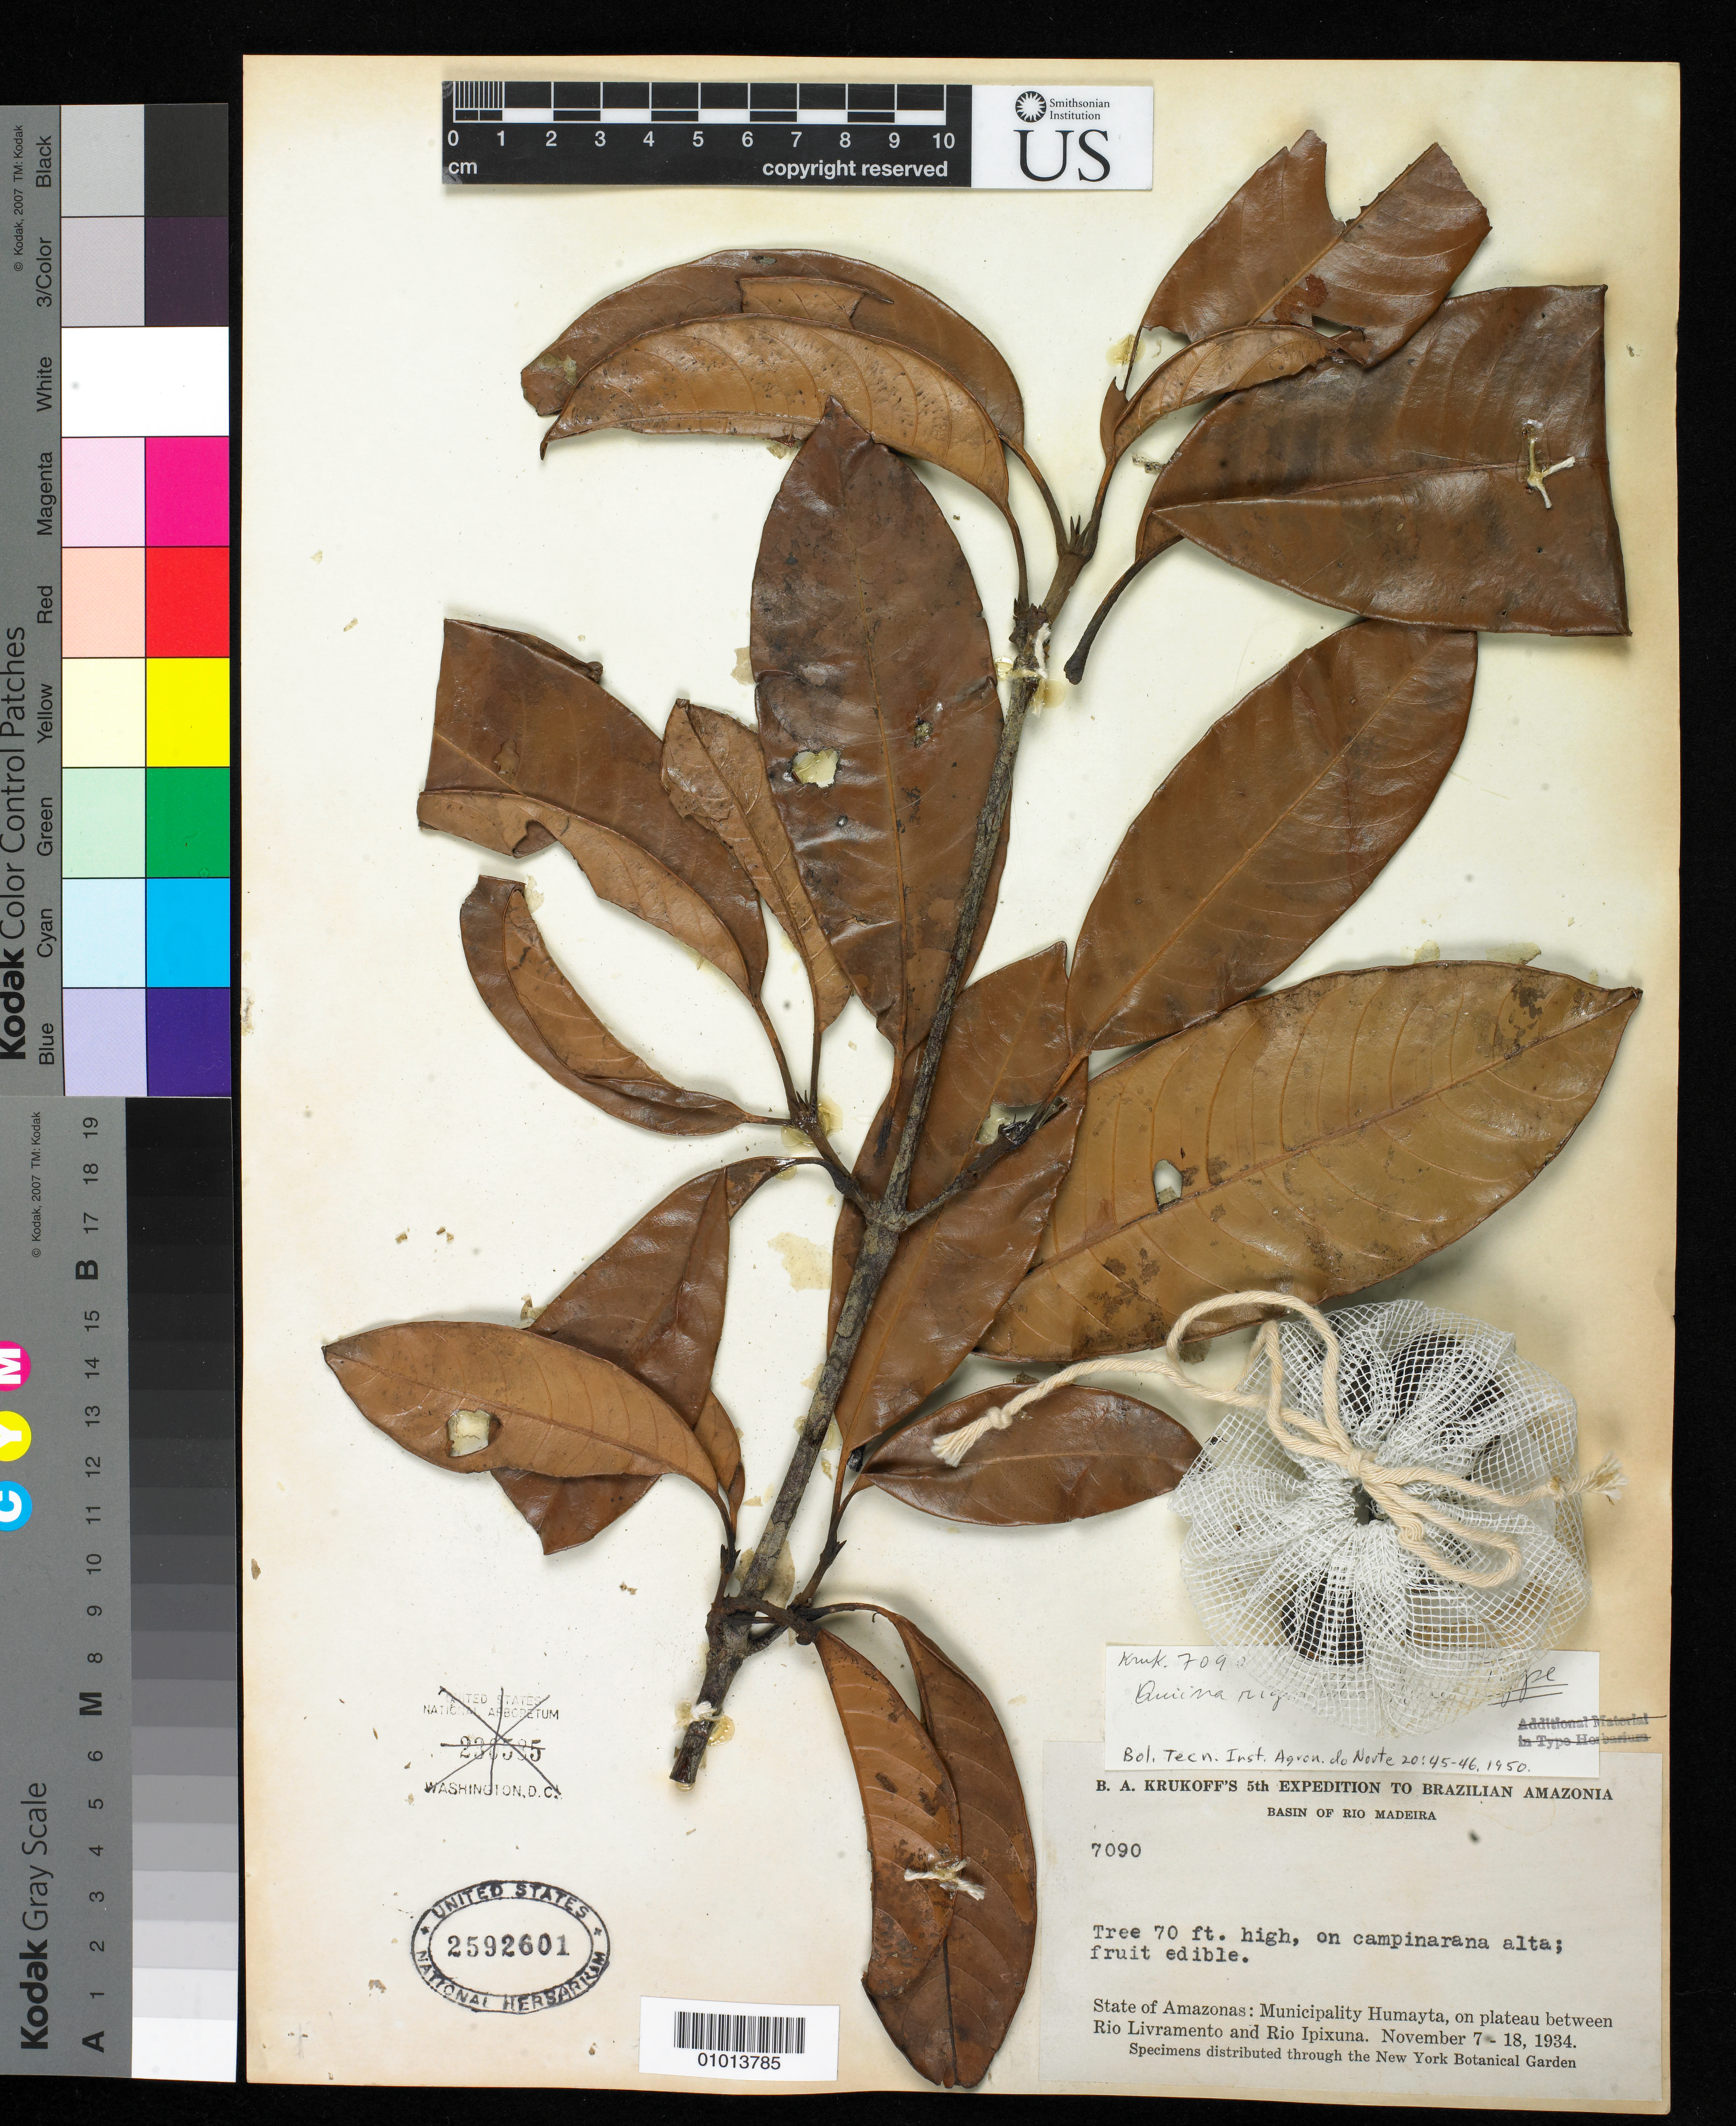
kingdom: Plantae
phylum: Tracheophyta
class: Magnoliopsida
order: Malpighiales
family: Quiinaceae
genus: Quiina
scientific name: Quiina rigidifolia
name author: Pires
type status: Isotype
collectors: B. A. Krukoff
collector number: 7090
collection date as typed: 07 Nov 1934 to 18 Nov 1934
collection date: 1934-11-07/1934-11-18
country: Brazil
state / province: Amazonas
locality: Humayta. Plateau between Rio Livramento & Rio Ipixuna.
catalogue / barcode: US 2592601